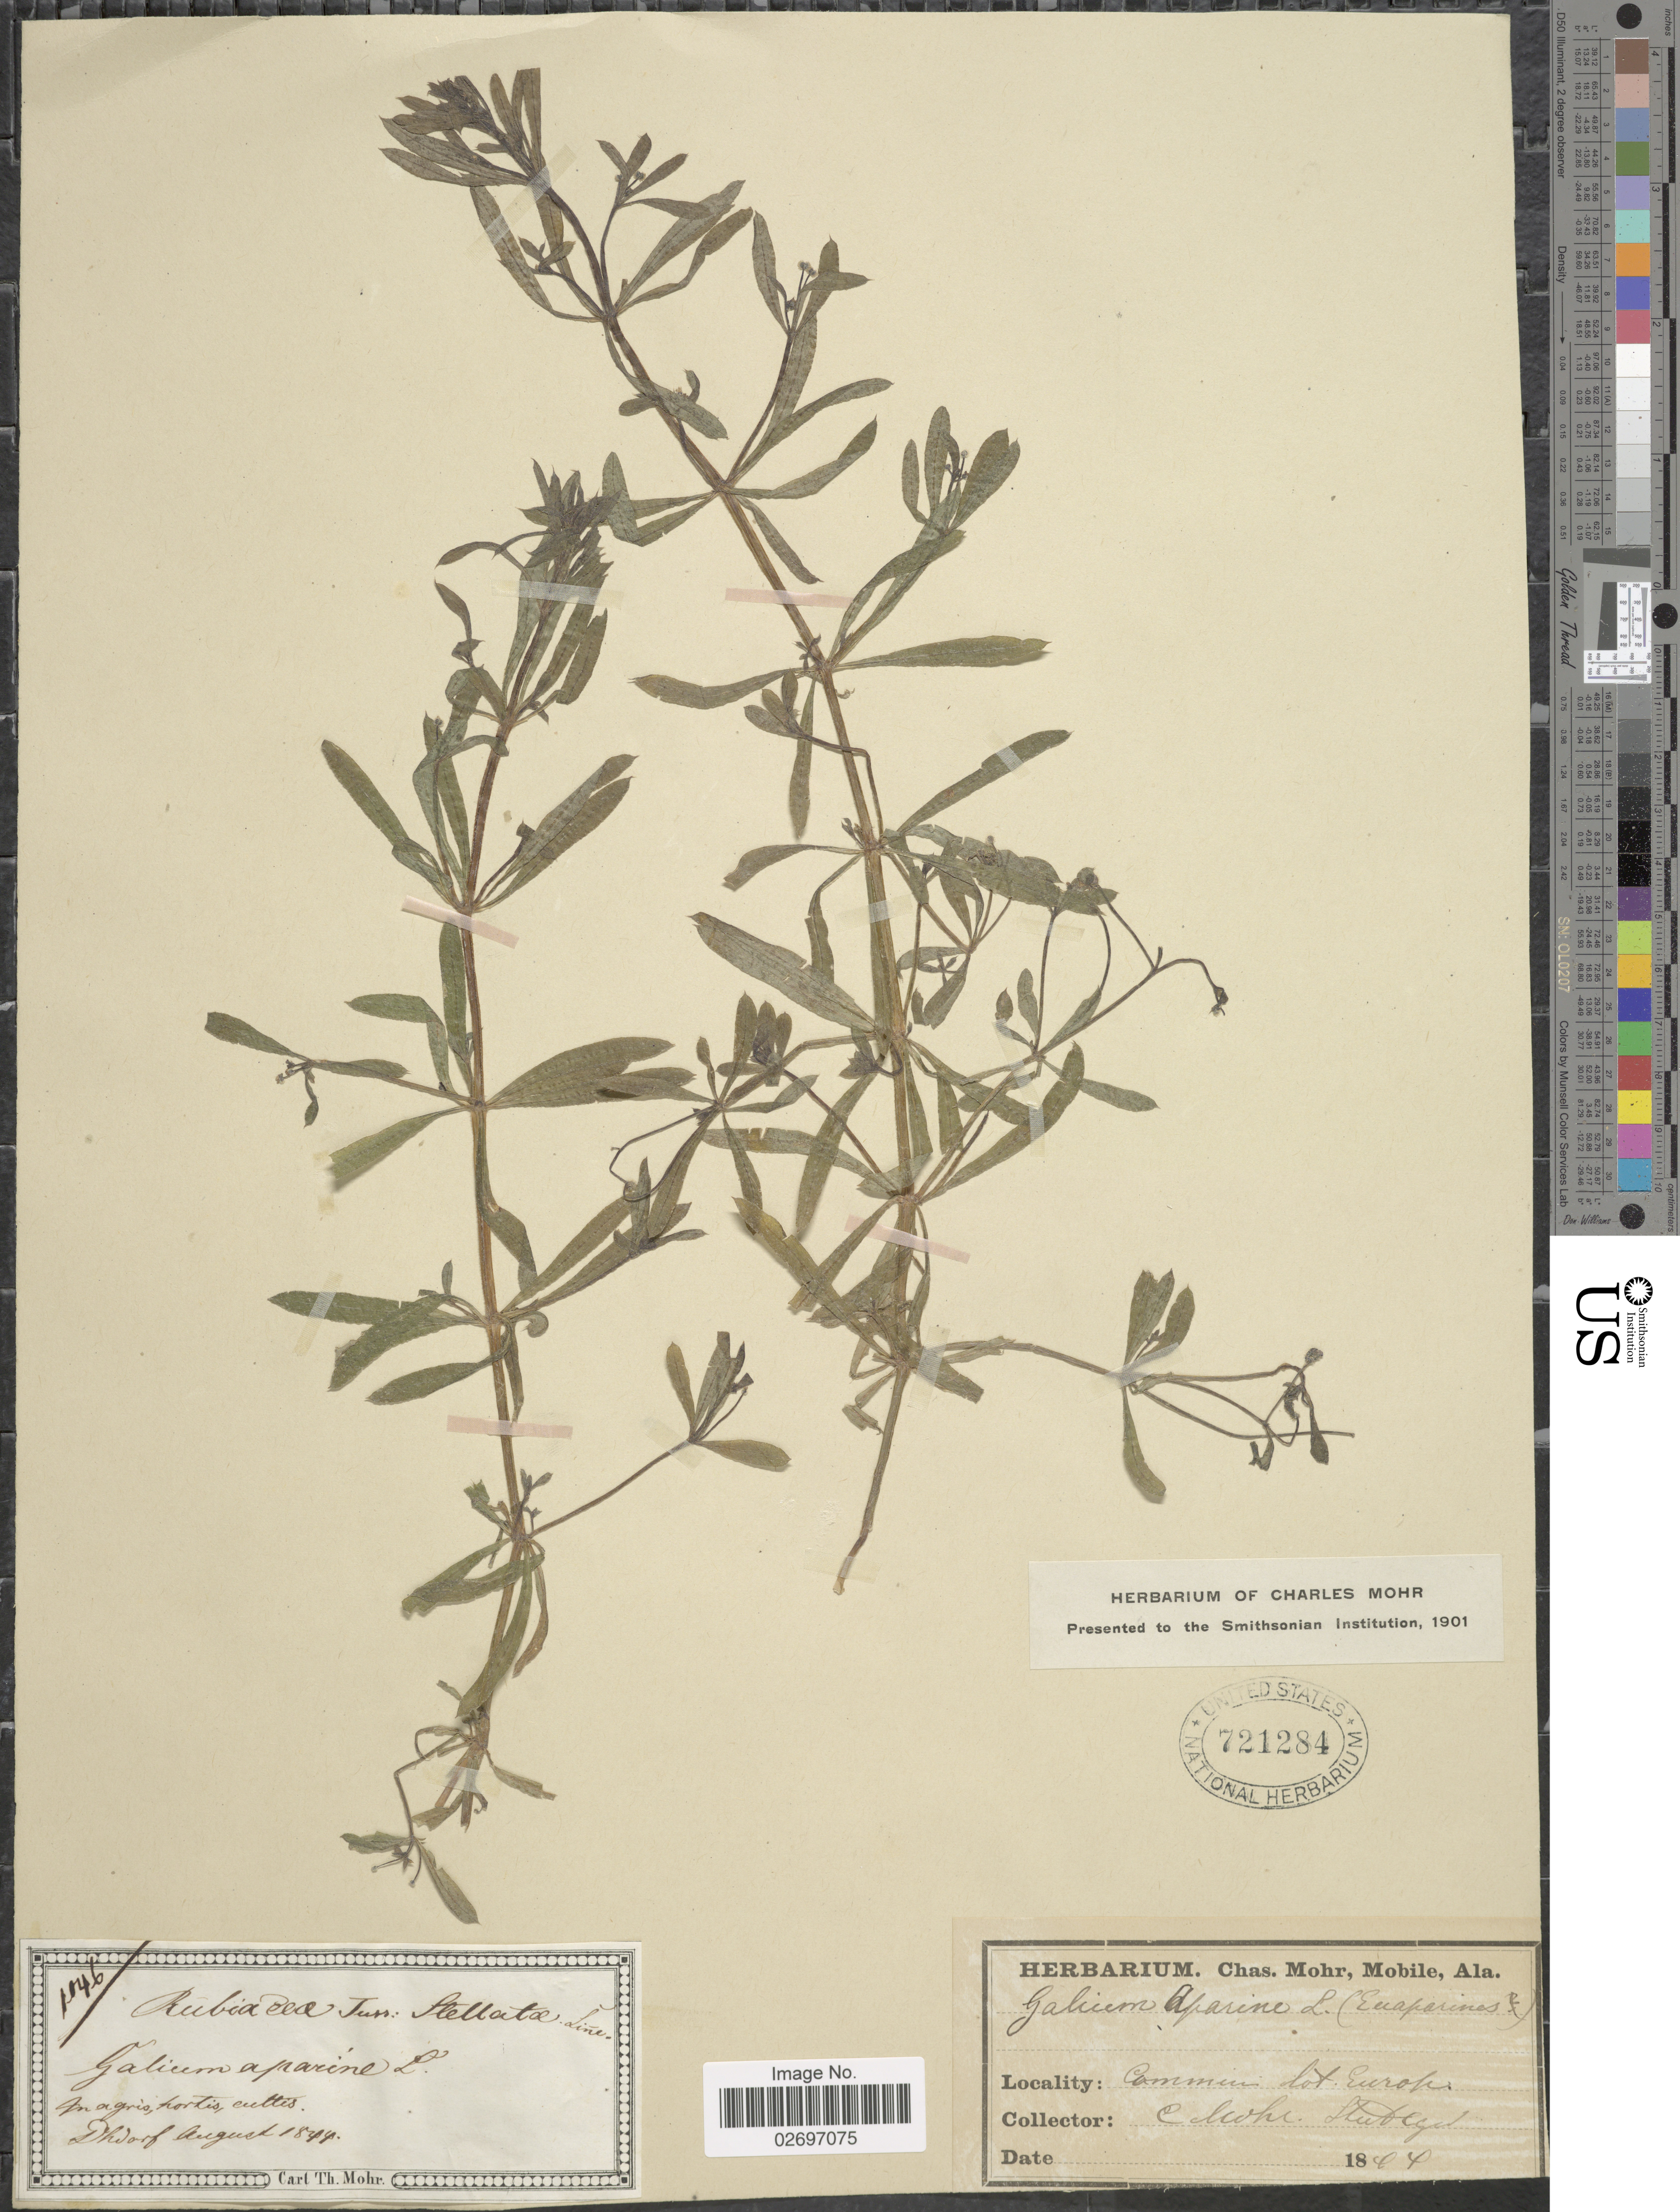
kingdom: Plantae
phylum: Tracheophyta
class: Magnoliopsida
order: Gentianales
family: Rubiaceae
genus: Galium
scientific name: Galium aparine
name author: L.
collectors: C. T. Mohr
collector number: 1546*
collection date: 1844-08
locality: Drworf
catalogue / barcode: US 721284